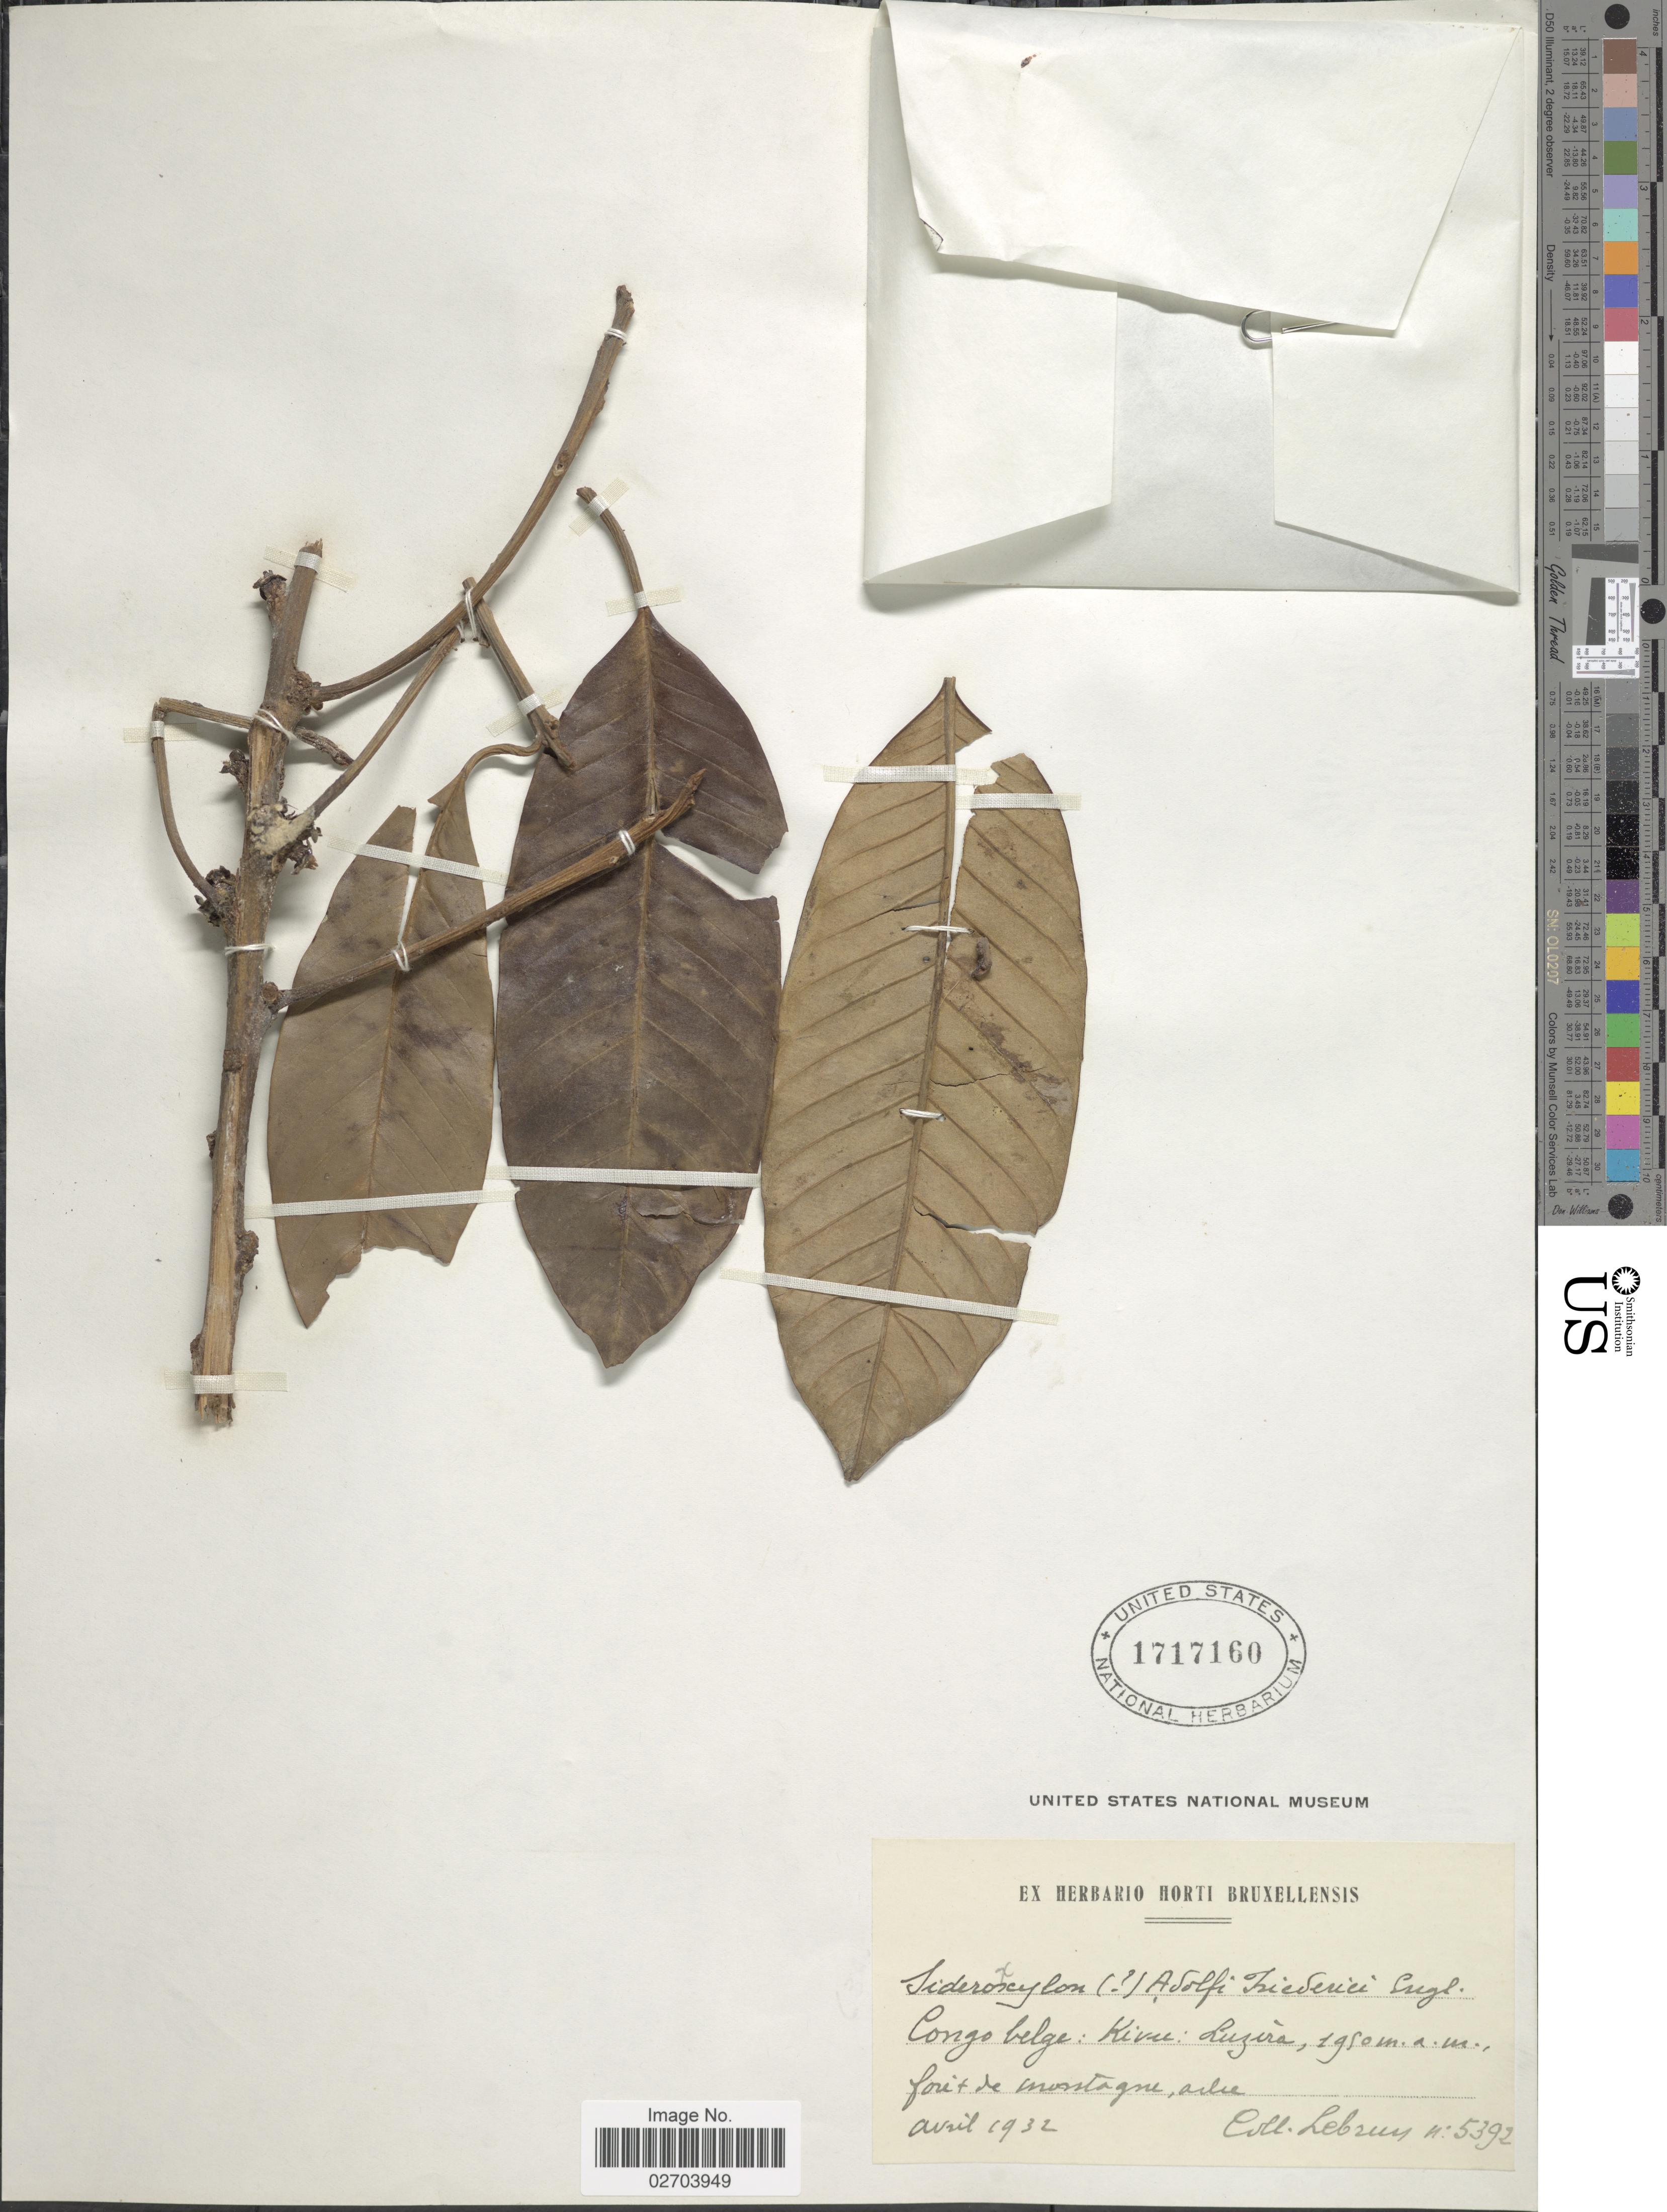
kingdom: Plantae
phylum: Tracheophyta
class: Magnoliopsida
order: Ericales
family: Sapotaceae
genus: Sideroxylon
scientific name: Sideroxylon adolfi-friederici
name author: Engl.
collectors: J.A. Lebrun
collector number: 5392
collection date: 1932-04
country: Congo, Democratic Republic of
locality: Congo Belge: Kivu: Luzira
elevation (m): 1950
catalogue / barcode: US 1717160